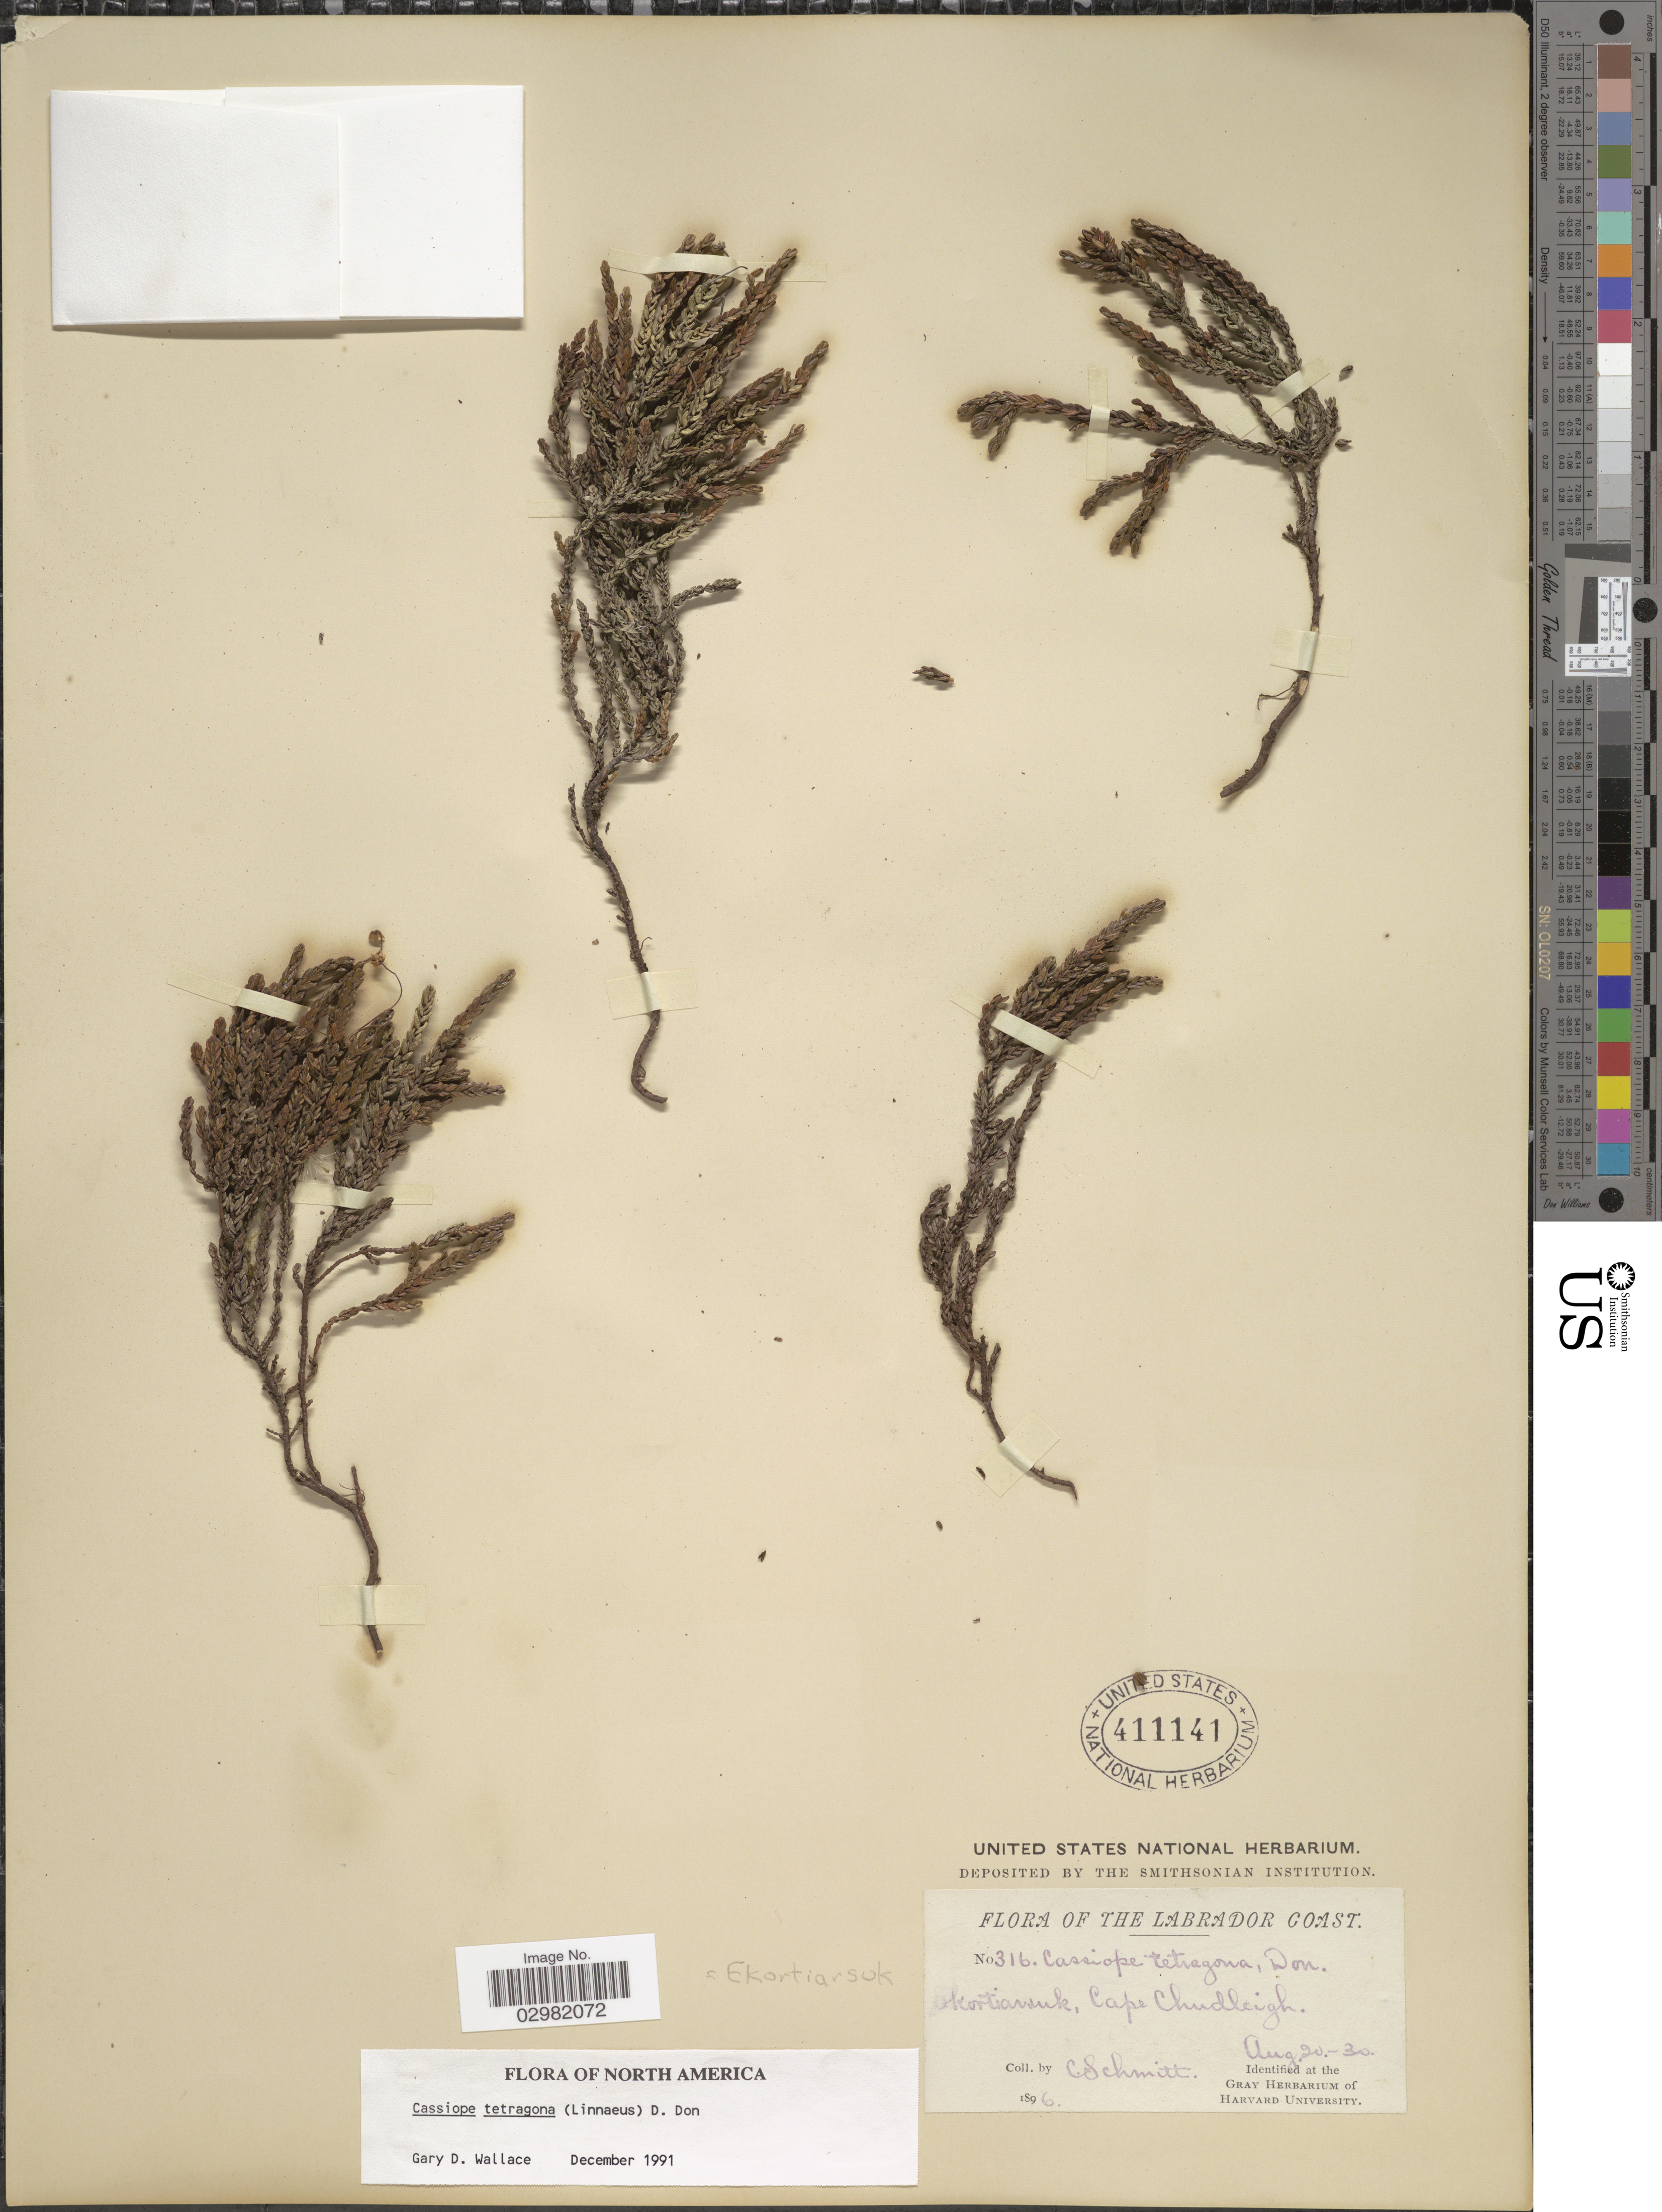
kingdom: Plantae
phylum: Tracheophyta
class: Magnoliopsida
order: Ericales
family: Ericaceae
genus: Cassiope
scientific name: Cassiope tetragona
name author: (L.) D. Don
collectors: C. Schmitt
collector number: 316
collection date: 1896-08-20/1896-08-30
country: Canada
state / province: Newfoundland and Labrador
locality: The Labrador Coast. Ekortiarsuk, Cape Chudleigh.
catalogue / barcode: US 411141